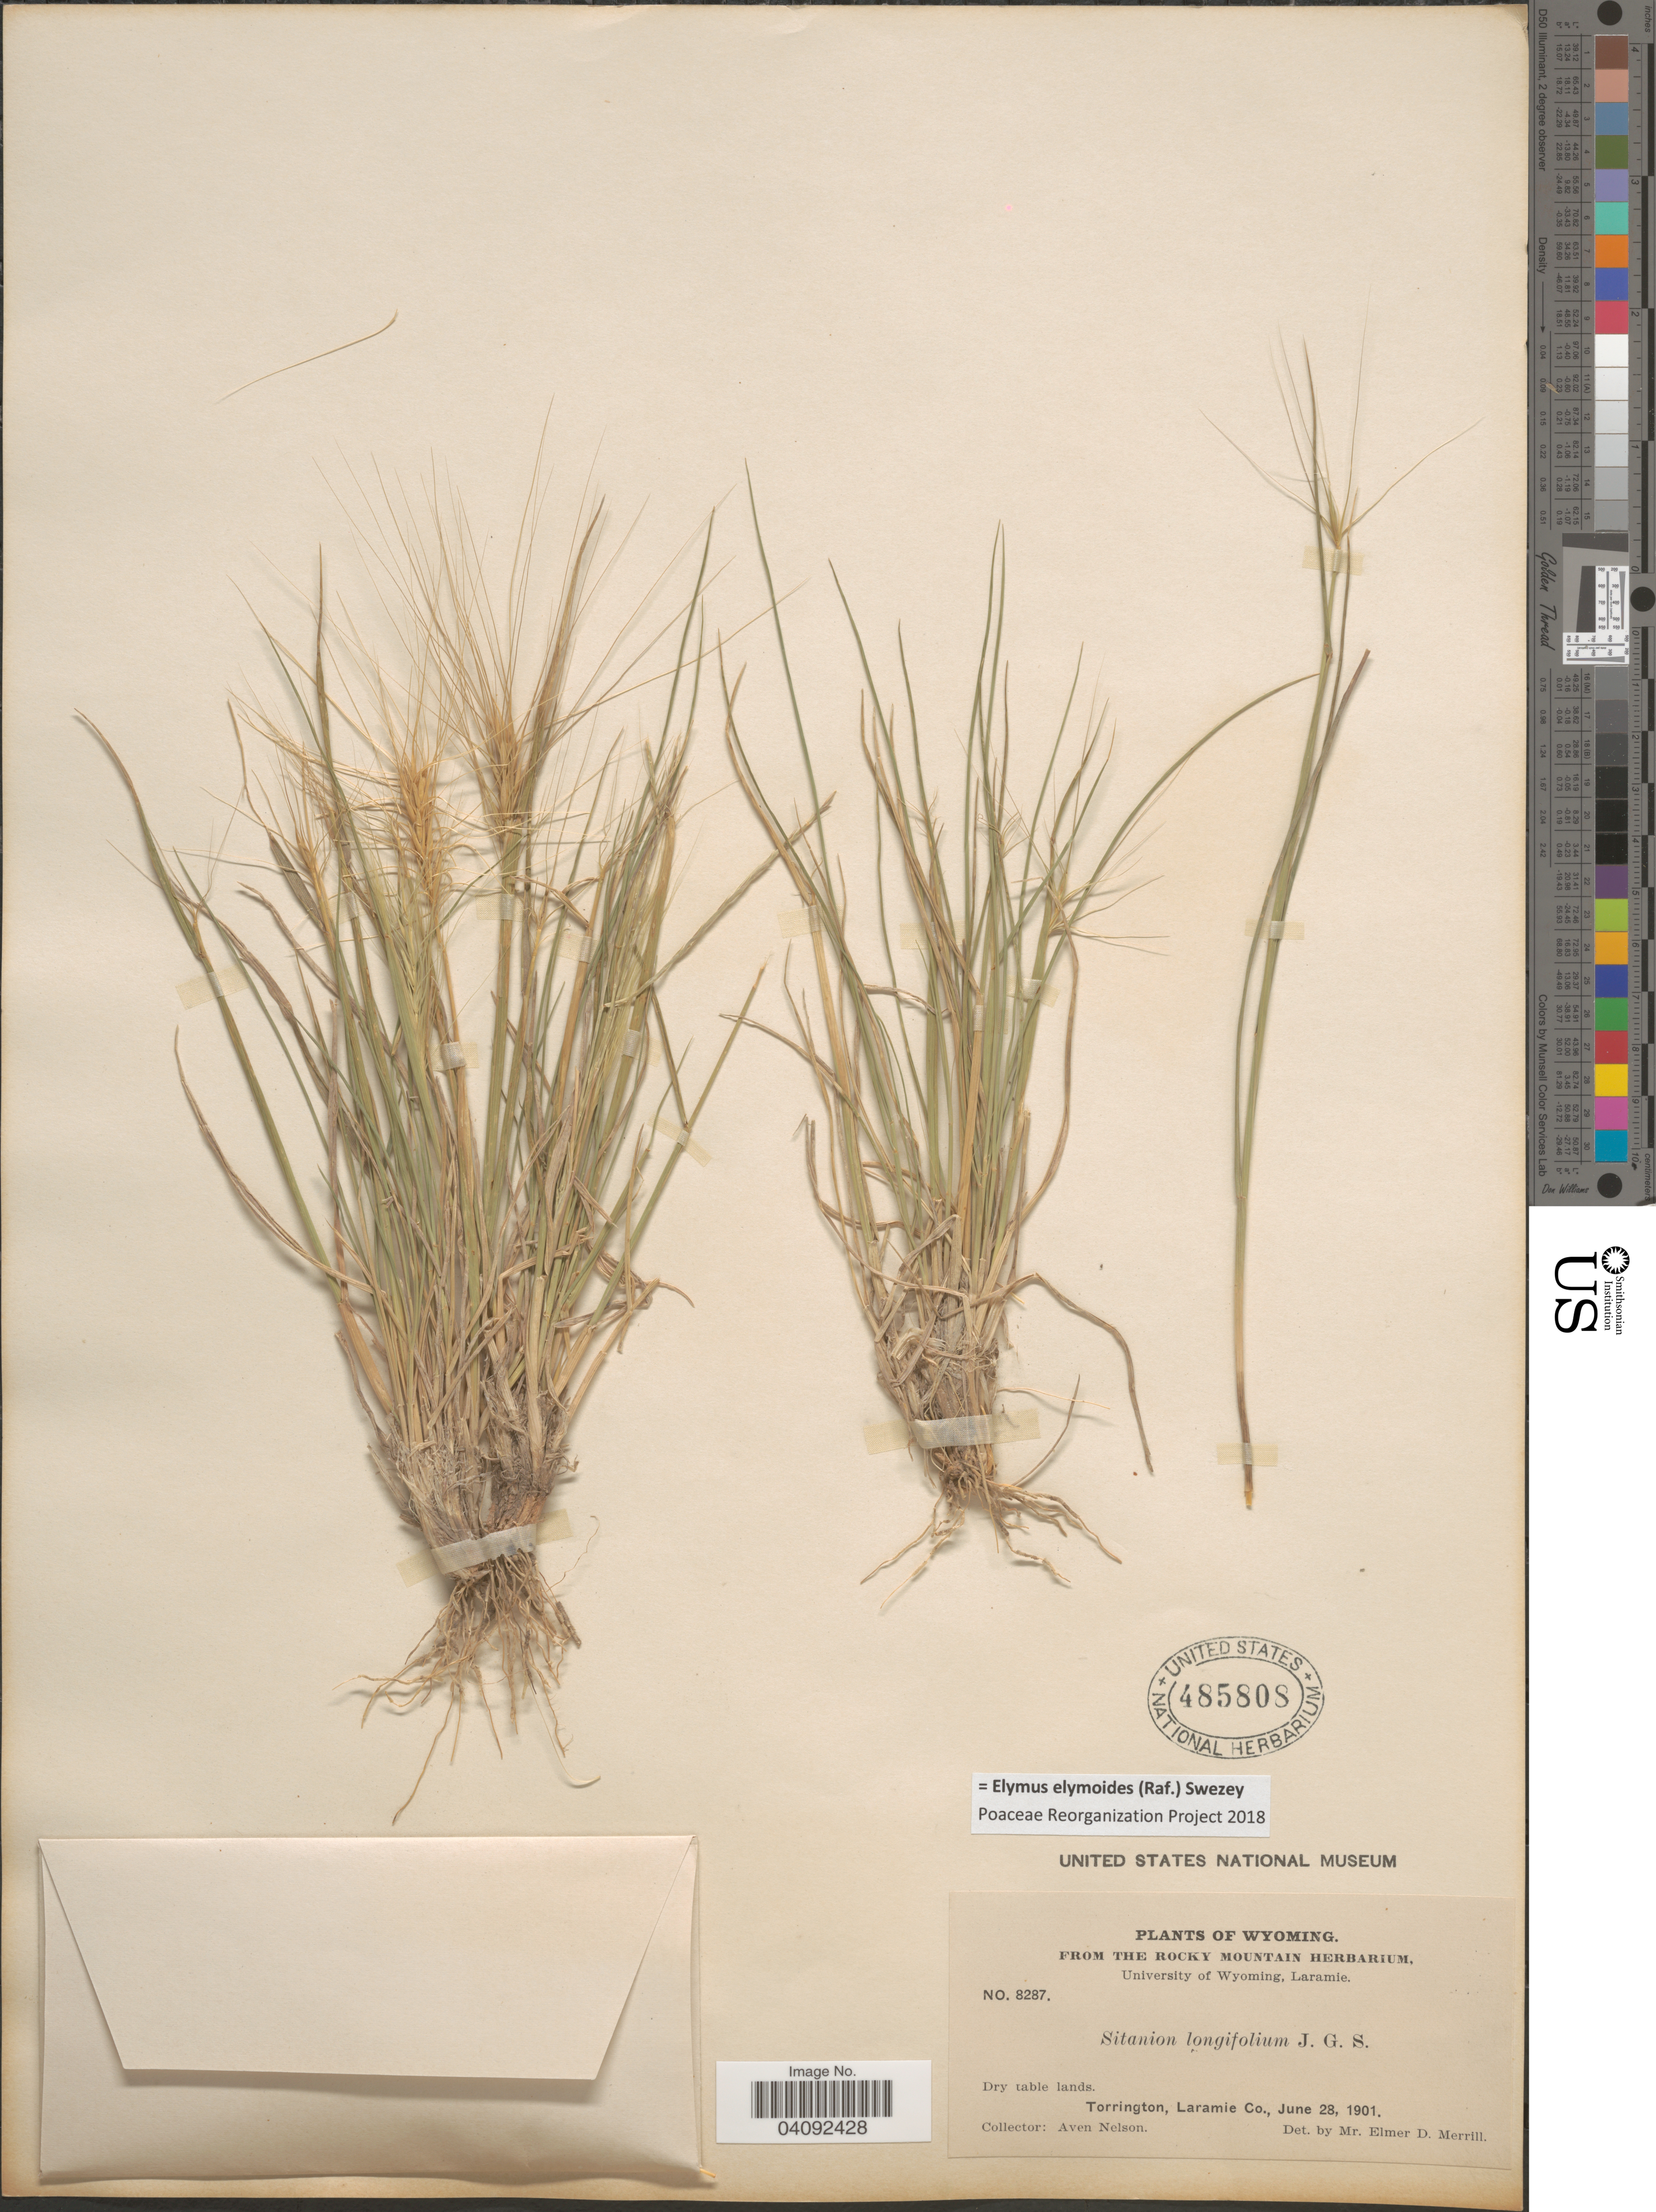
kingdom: Plantae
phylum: Tracheophyta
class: Liliopsida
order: Poales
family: Poaceae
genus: Elymus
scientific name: Elymus elymoides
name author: (Raf.) Swezey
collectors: A. Nelson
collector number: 8287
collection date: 1901-06-28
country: United States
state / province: Wyoming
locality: Torrington, Laramie Co.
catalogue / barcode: US 485808